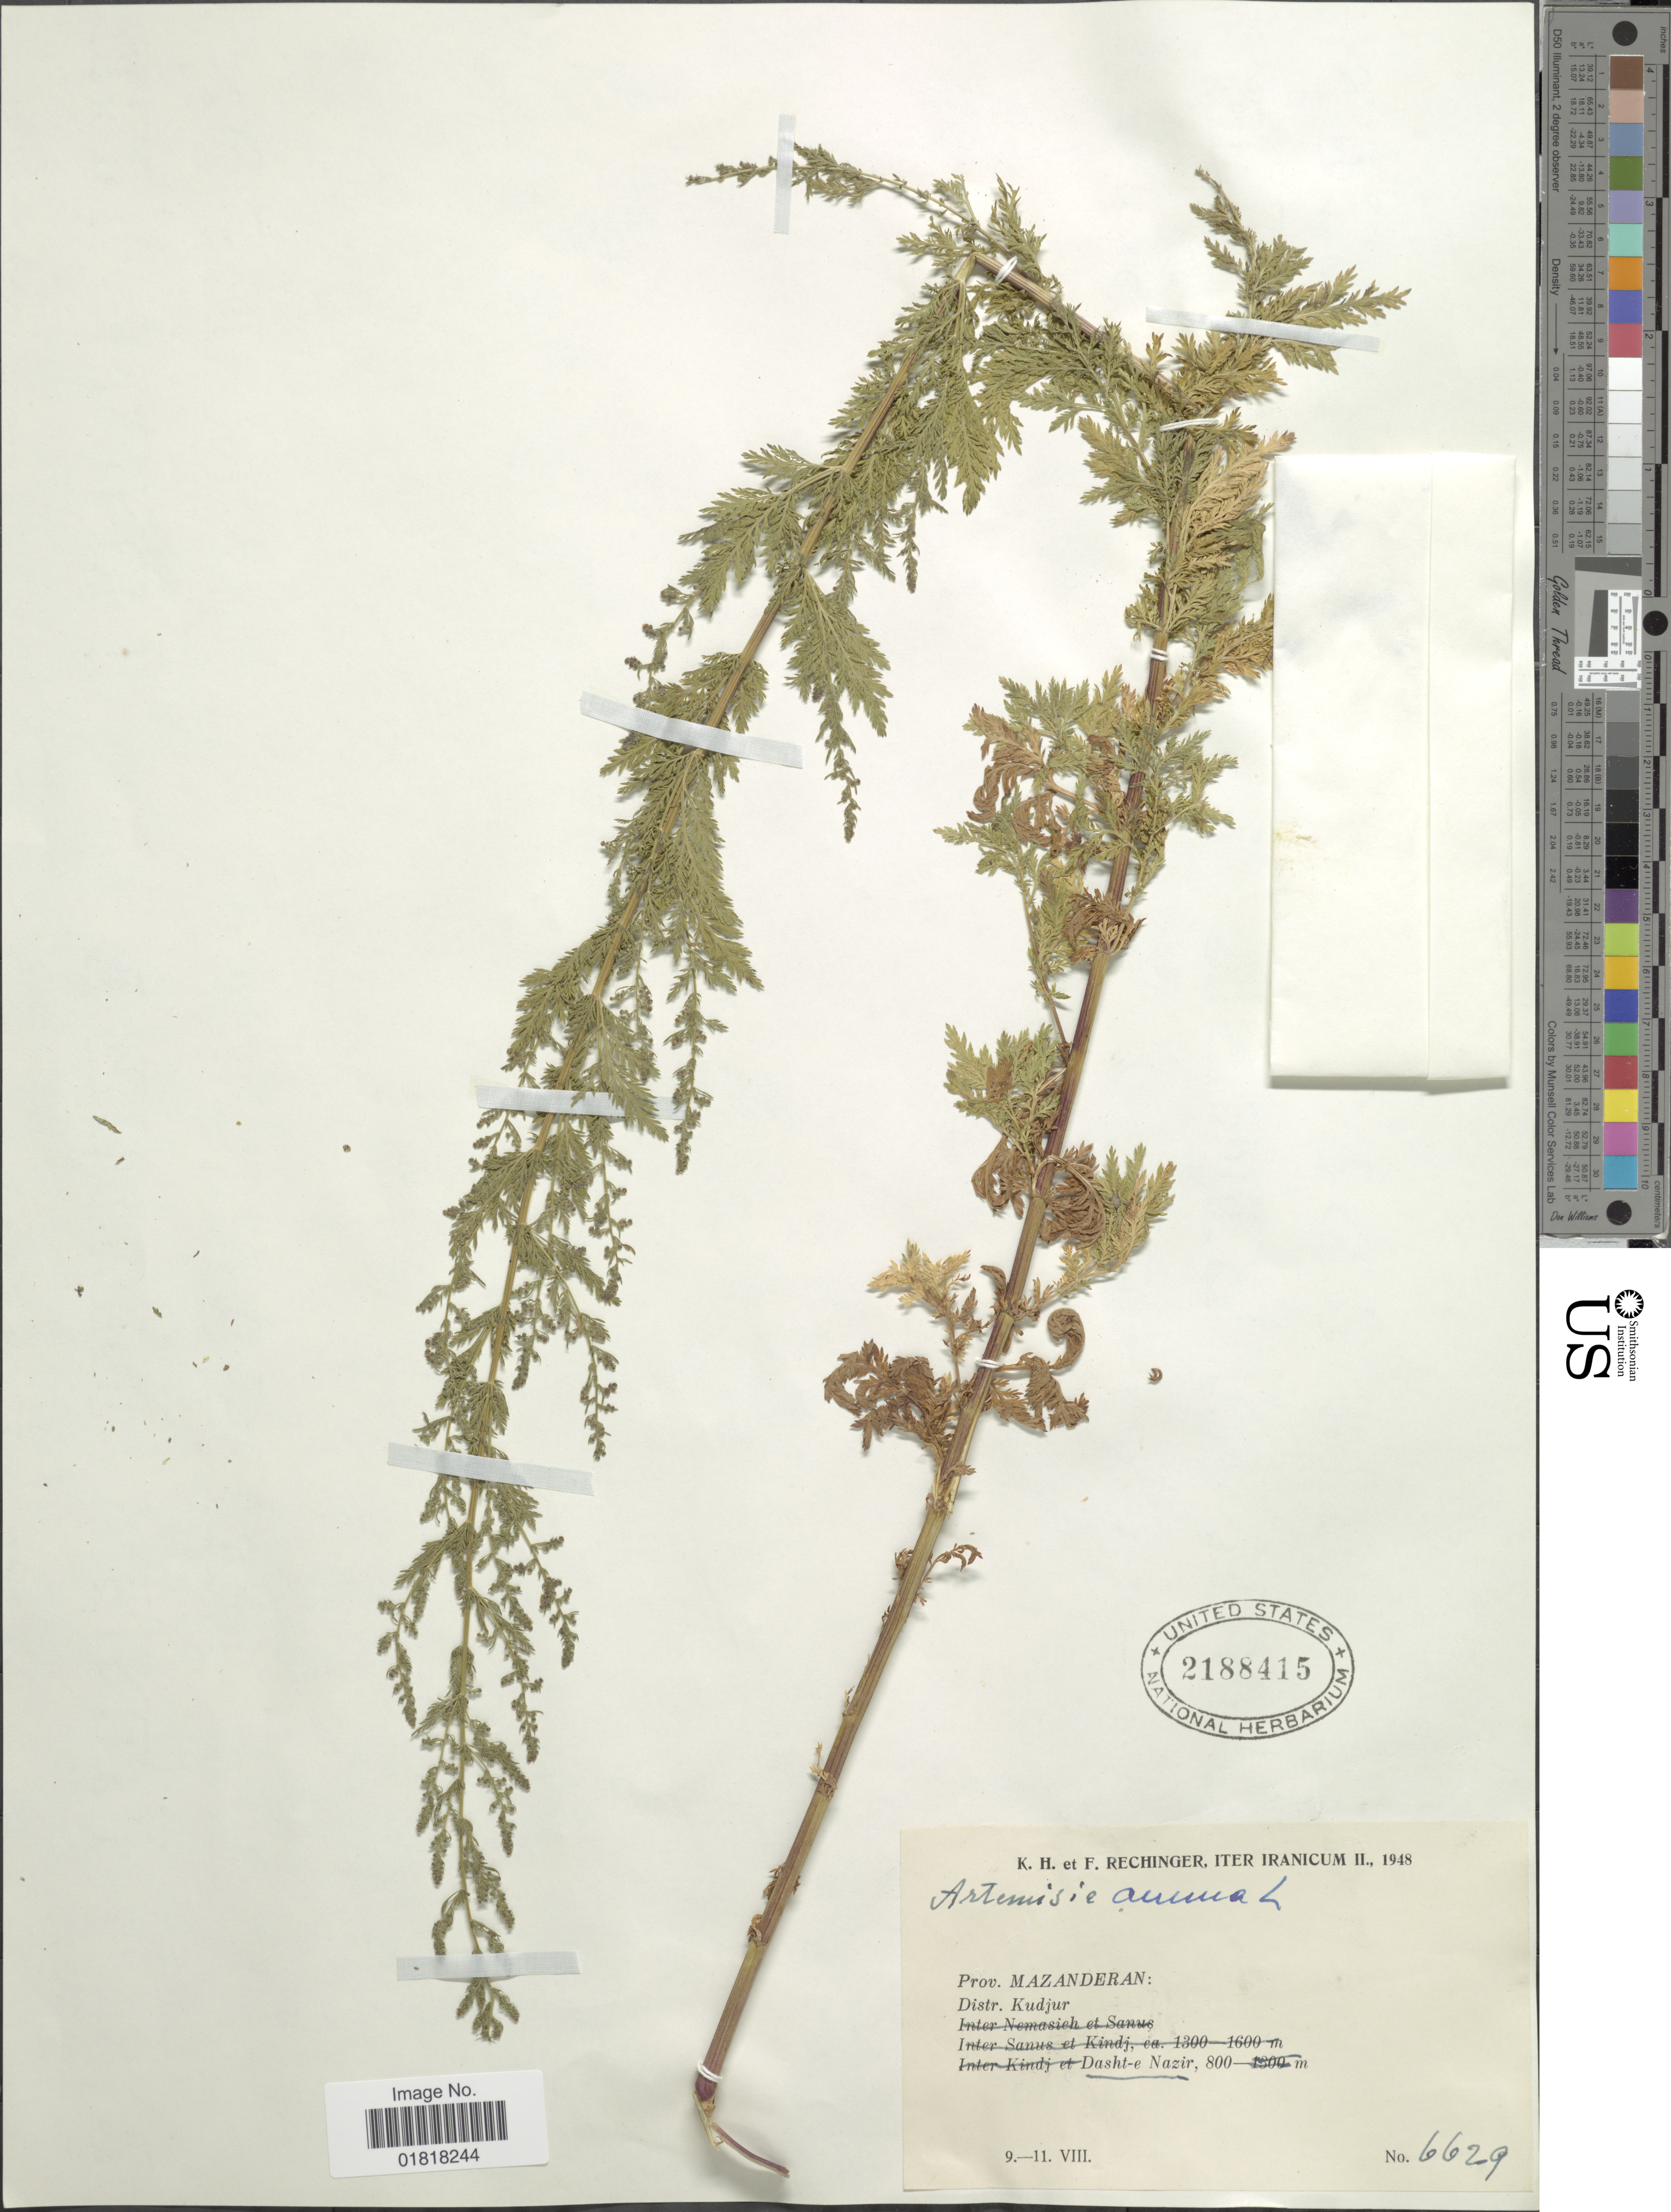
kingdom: Plantae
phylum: Tracheophyta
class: Magnoliopsida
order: Asterales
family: Asteraceae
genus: Artemisia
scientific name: Artemisia annua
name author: L.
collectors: K. H. Rechinger & F. Rechinger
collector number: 6629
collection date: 1948-08-09/1948-08-11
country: Iran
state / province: Mazandaran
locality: Distr. Kudjur, Dast-e Nazir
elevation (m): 800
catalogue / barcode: US 2188415